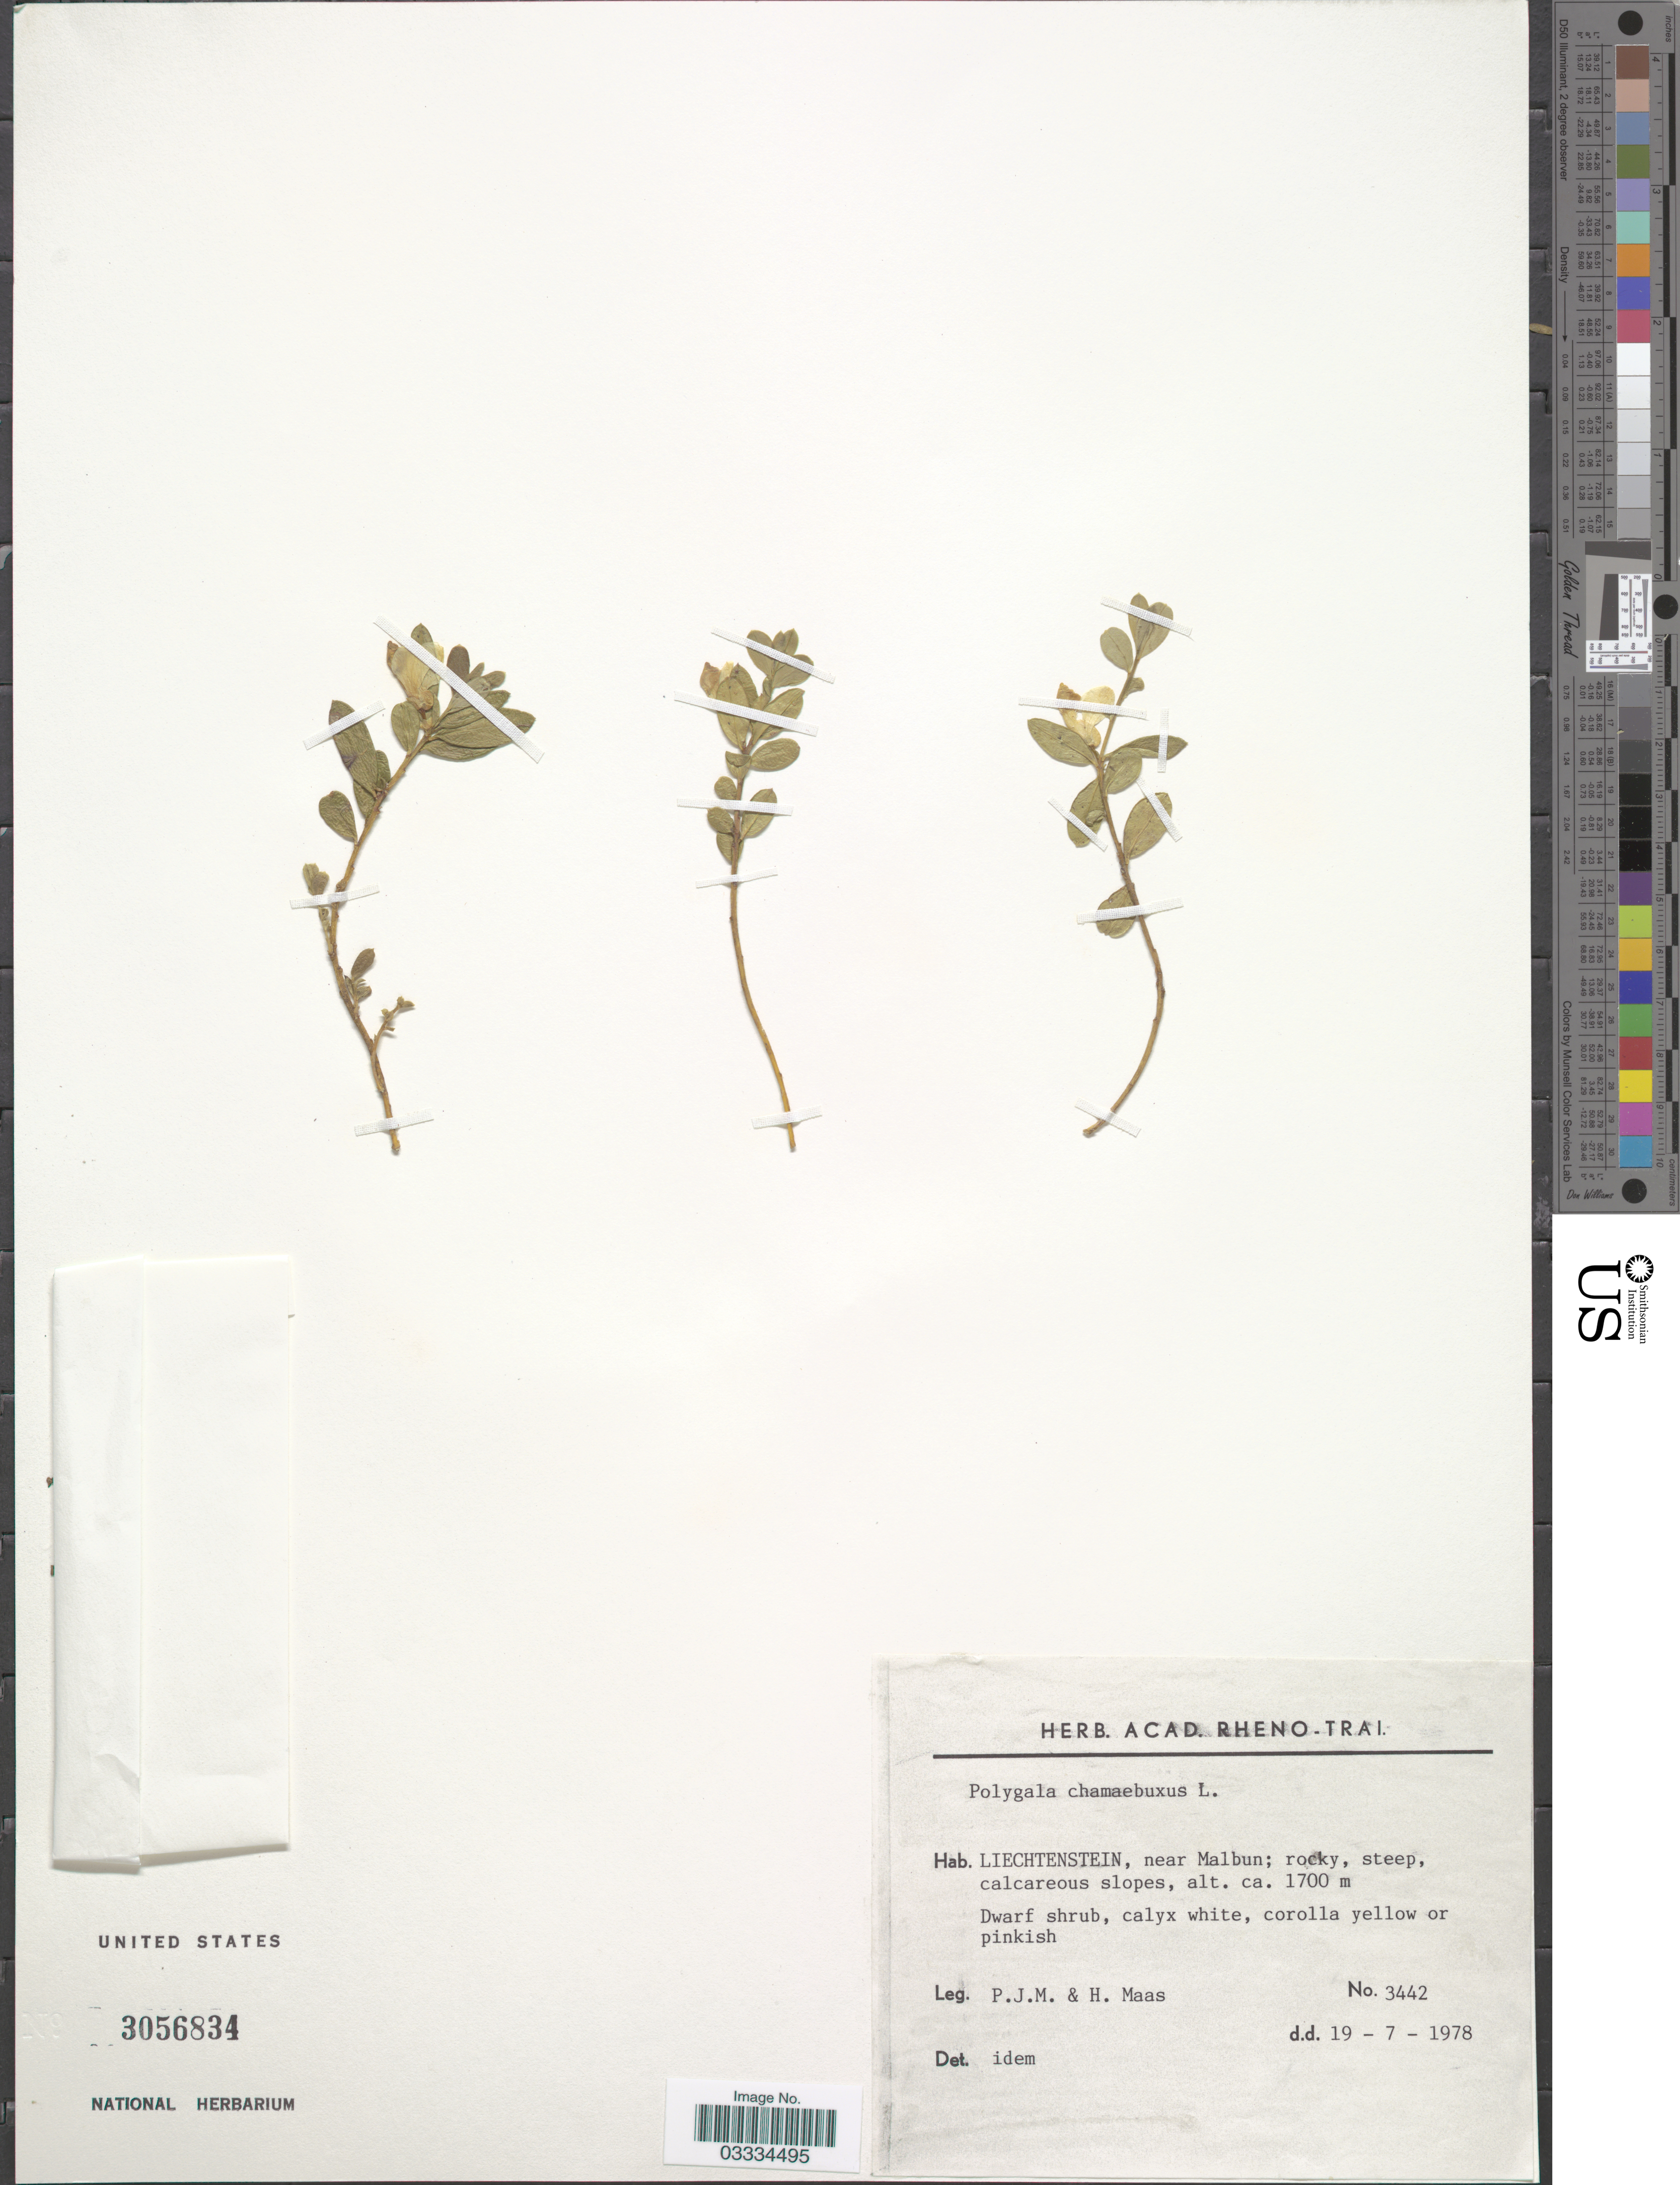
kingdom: Plantae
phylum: Tracheophyta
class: Magnoliopsida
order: Fabales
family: Polygalaceae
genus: Polygaloides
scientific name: Polygaloides chamaebuxus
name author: (L.) O. Schwarz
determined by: Strong, Mark T., (BOT), Smithsonian Institution - National Museum of Natural History (UNITED STATES)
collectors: P. Maas & H. Maas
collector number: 3442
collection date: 1978-07-19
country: Liechtenstein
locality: Near Malbun.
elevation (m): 1700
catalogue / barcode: US 3056834